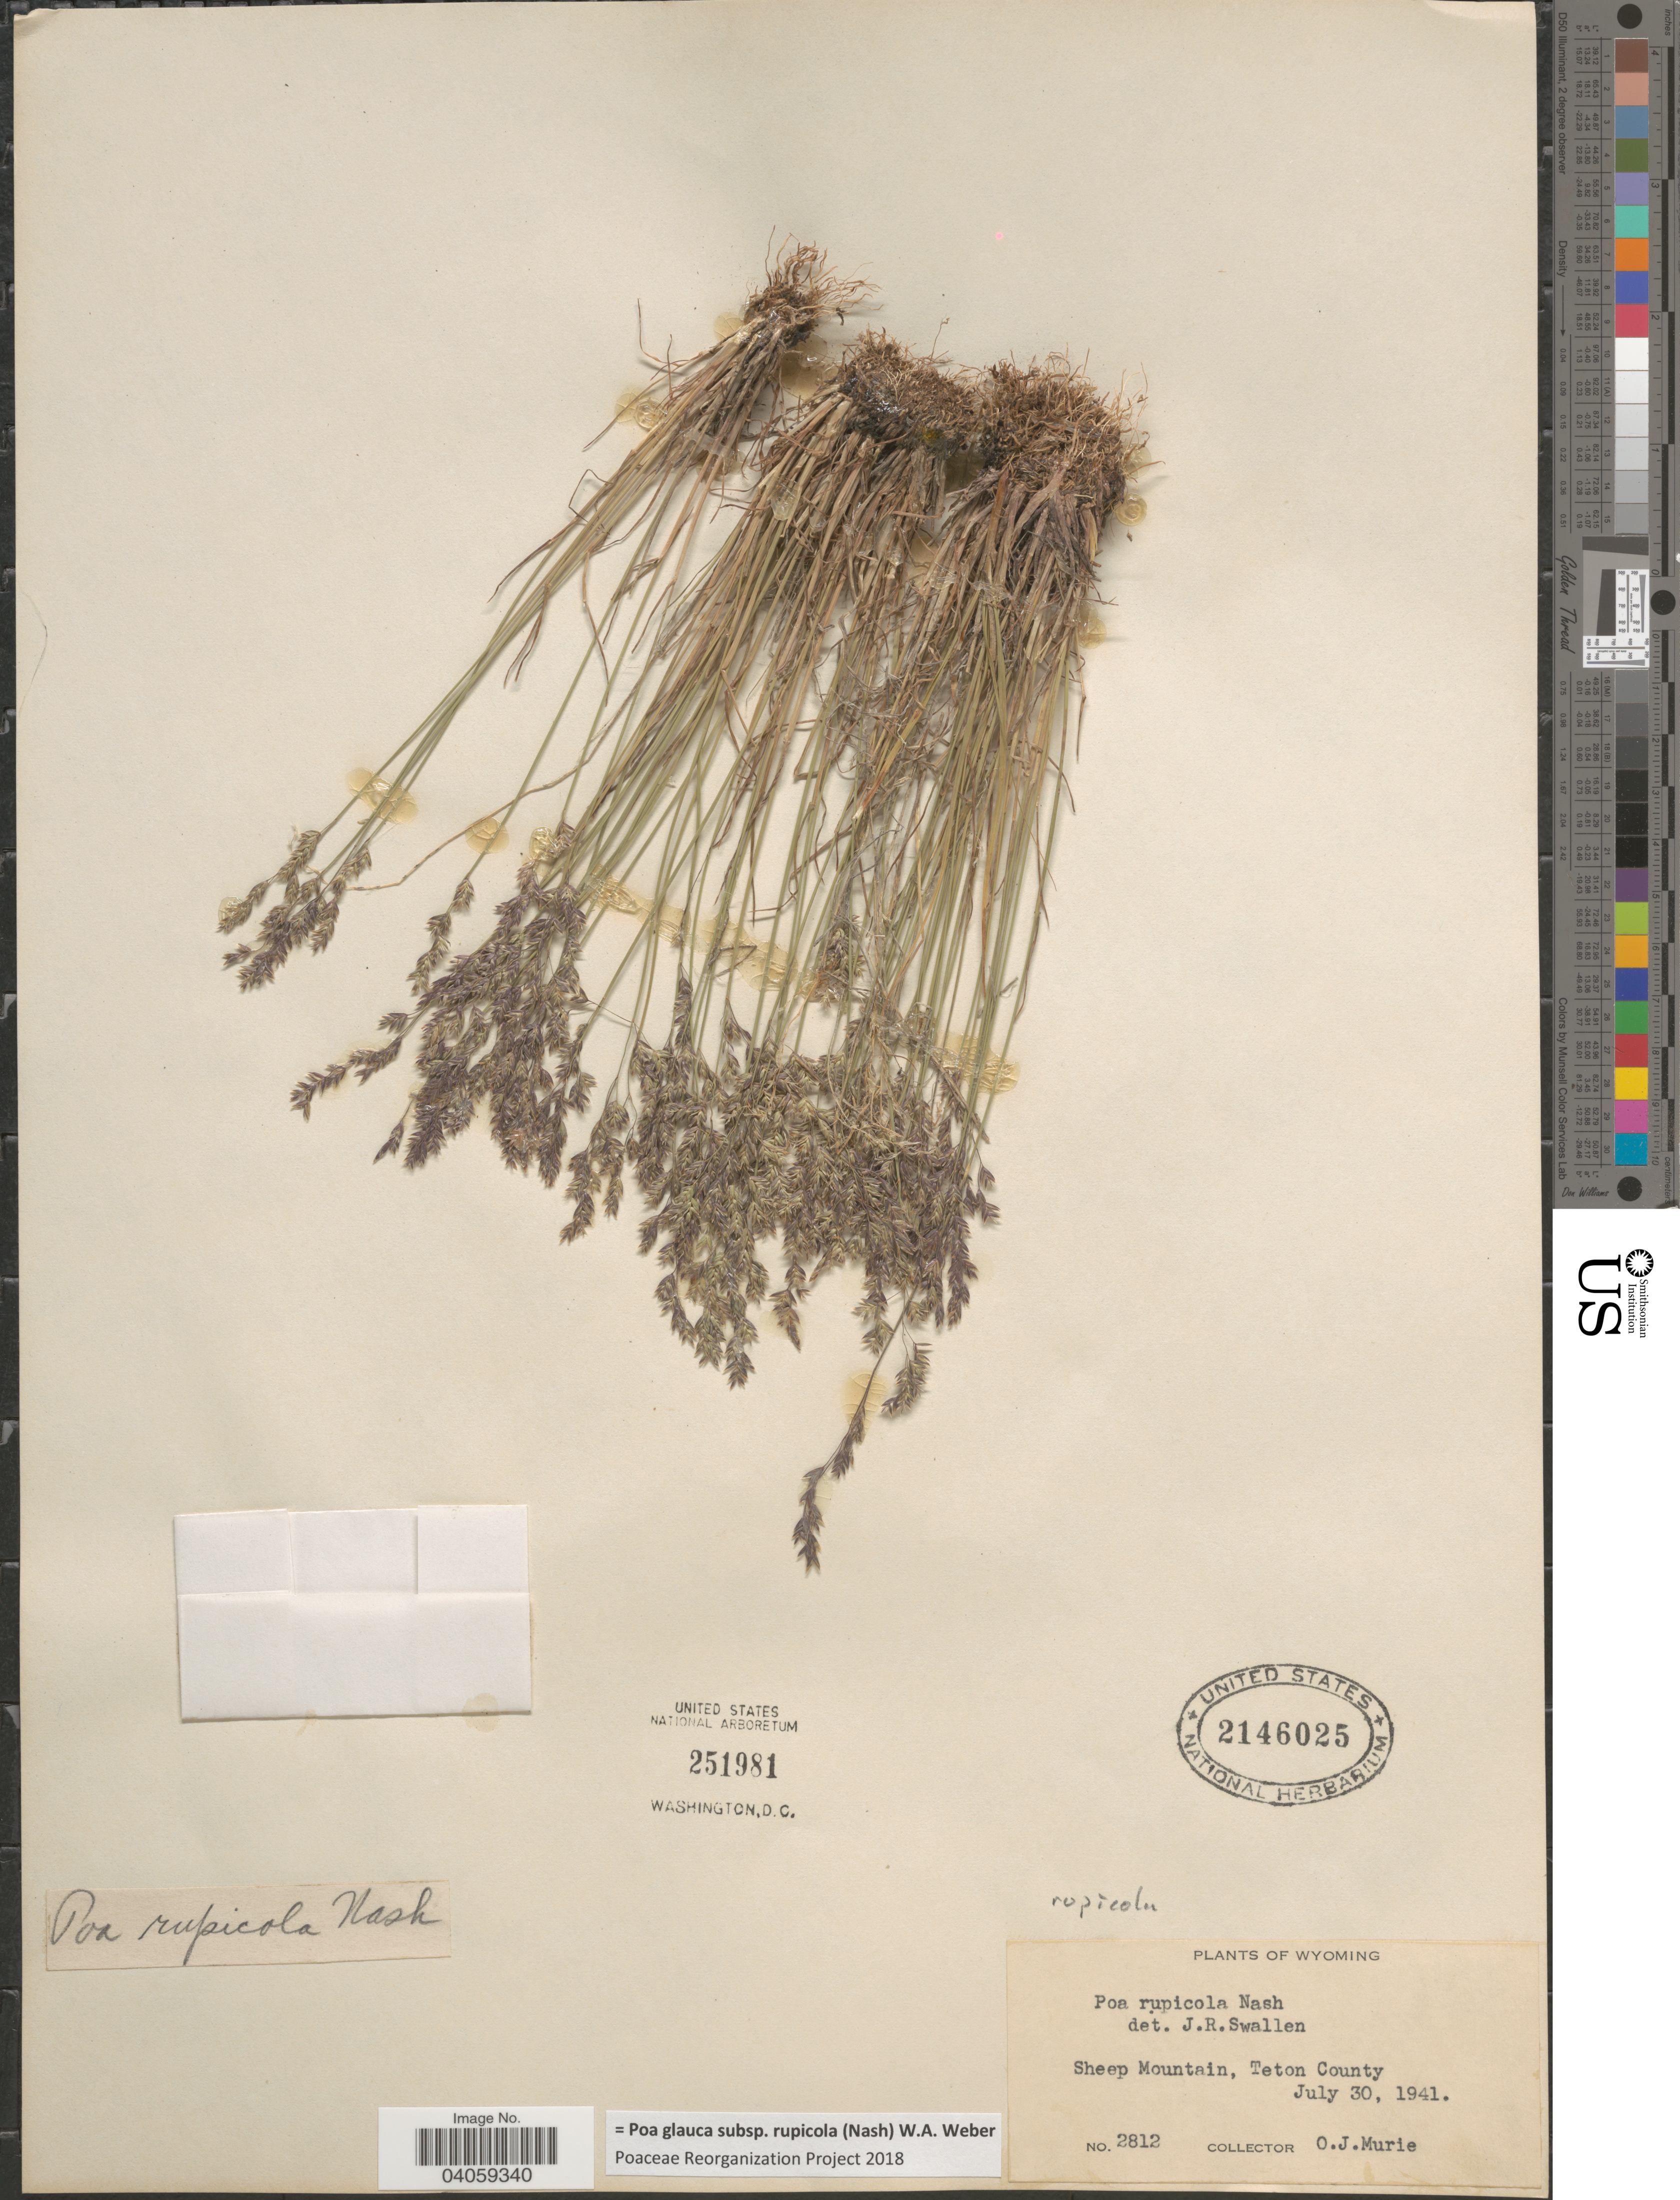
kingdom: Plantae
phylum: Tracheophyta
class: Liliopsida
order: Poales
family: Poaceae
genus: Poa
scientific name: Poa glauca subsp. rupicola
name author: (Nash) W.A. Weber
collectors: O. Murie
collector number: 2812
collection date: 1941-07-30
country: United States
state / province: Wyoming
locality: Sheep Mountain, Teton County.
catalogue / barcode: US 2146025